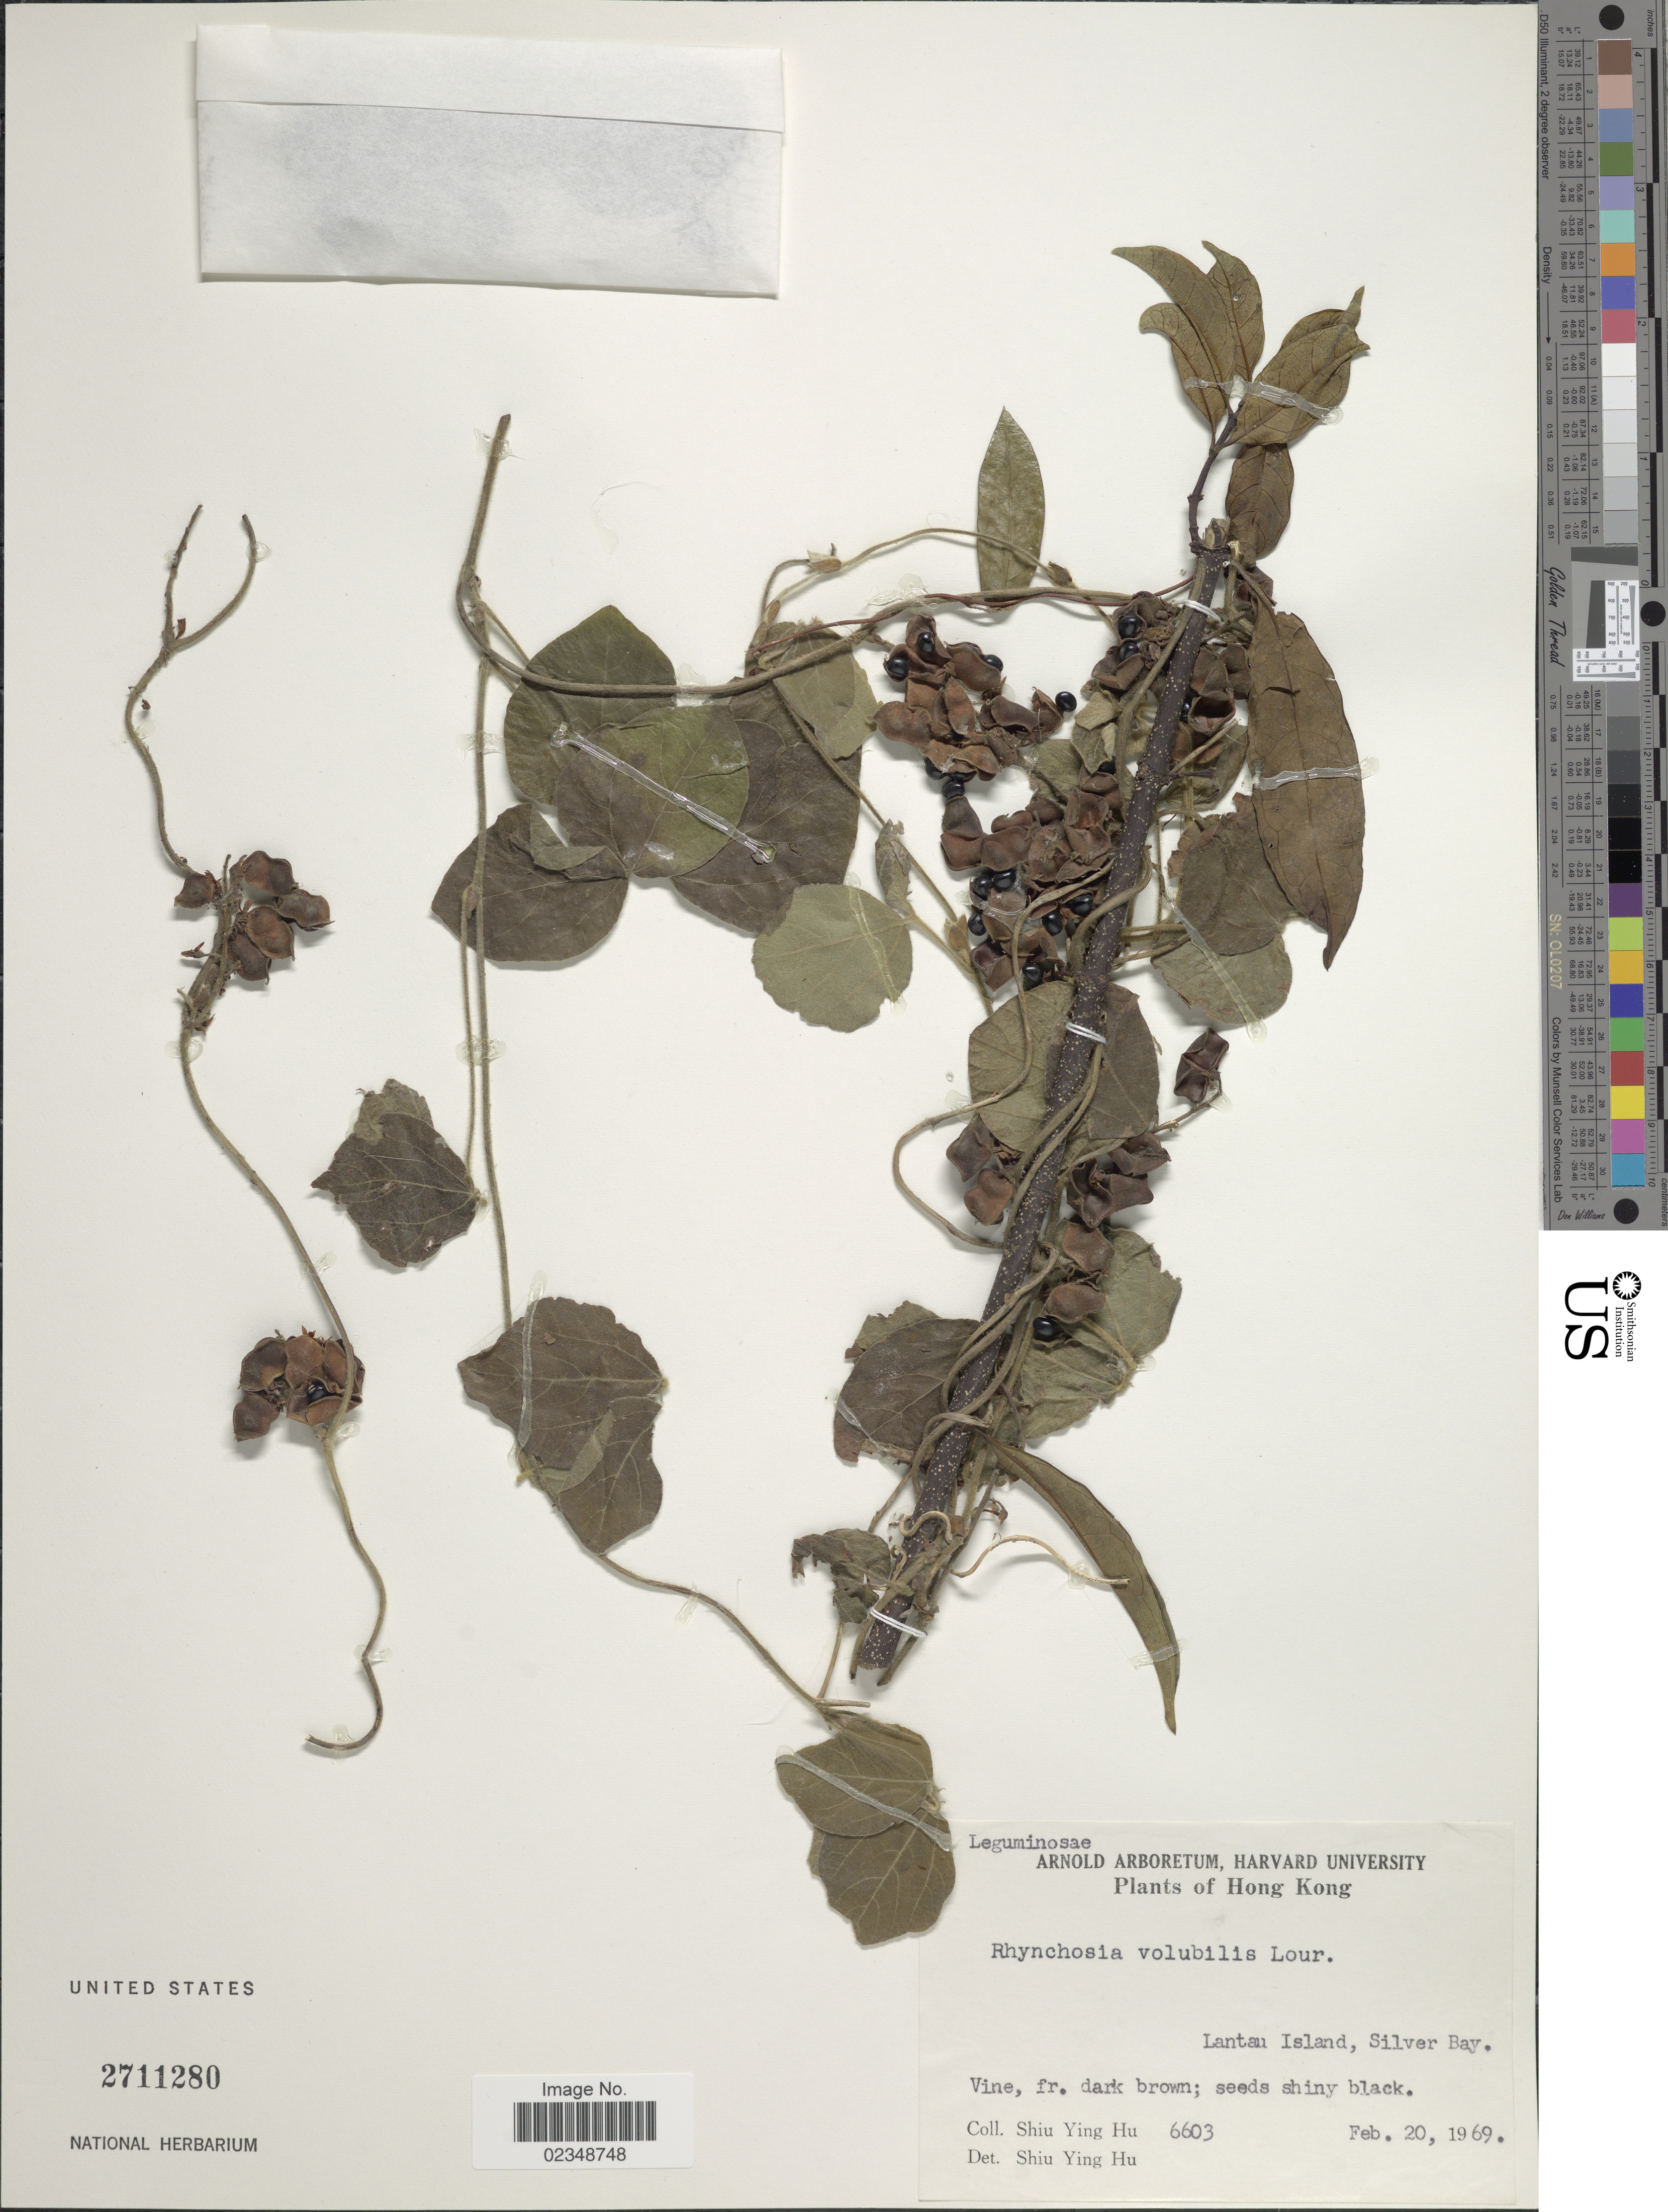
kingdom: Plantae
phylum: Tracheophyta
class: Magnoliopsida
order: Fabales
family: Fabaceae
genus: Rhynchosia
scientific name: Rhynchosia volubilis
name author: (Michx.) Wood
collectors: S. Y. Hu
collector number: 6603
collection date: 1969-02-20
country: China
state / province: Hong Kong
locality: Lantau Island, Silver Bay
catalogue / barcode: US 2711280